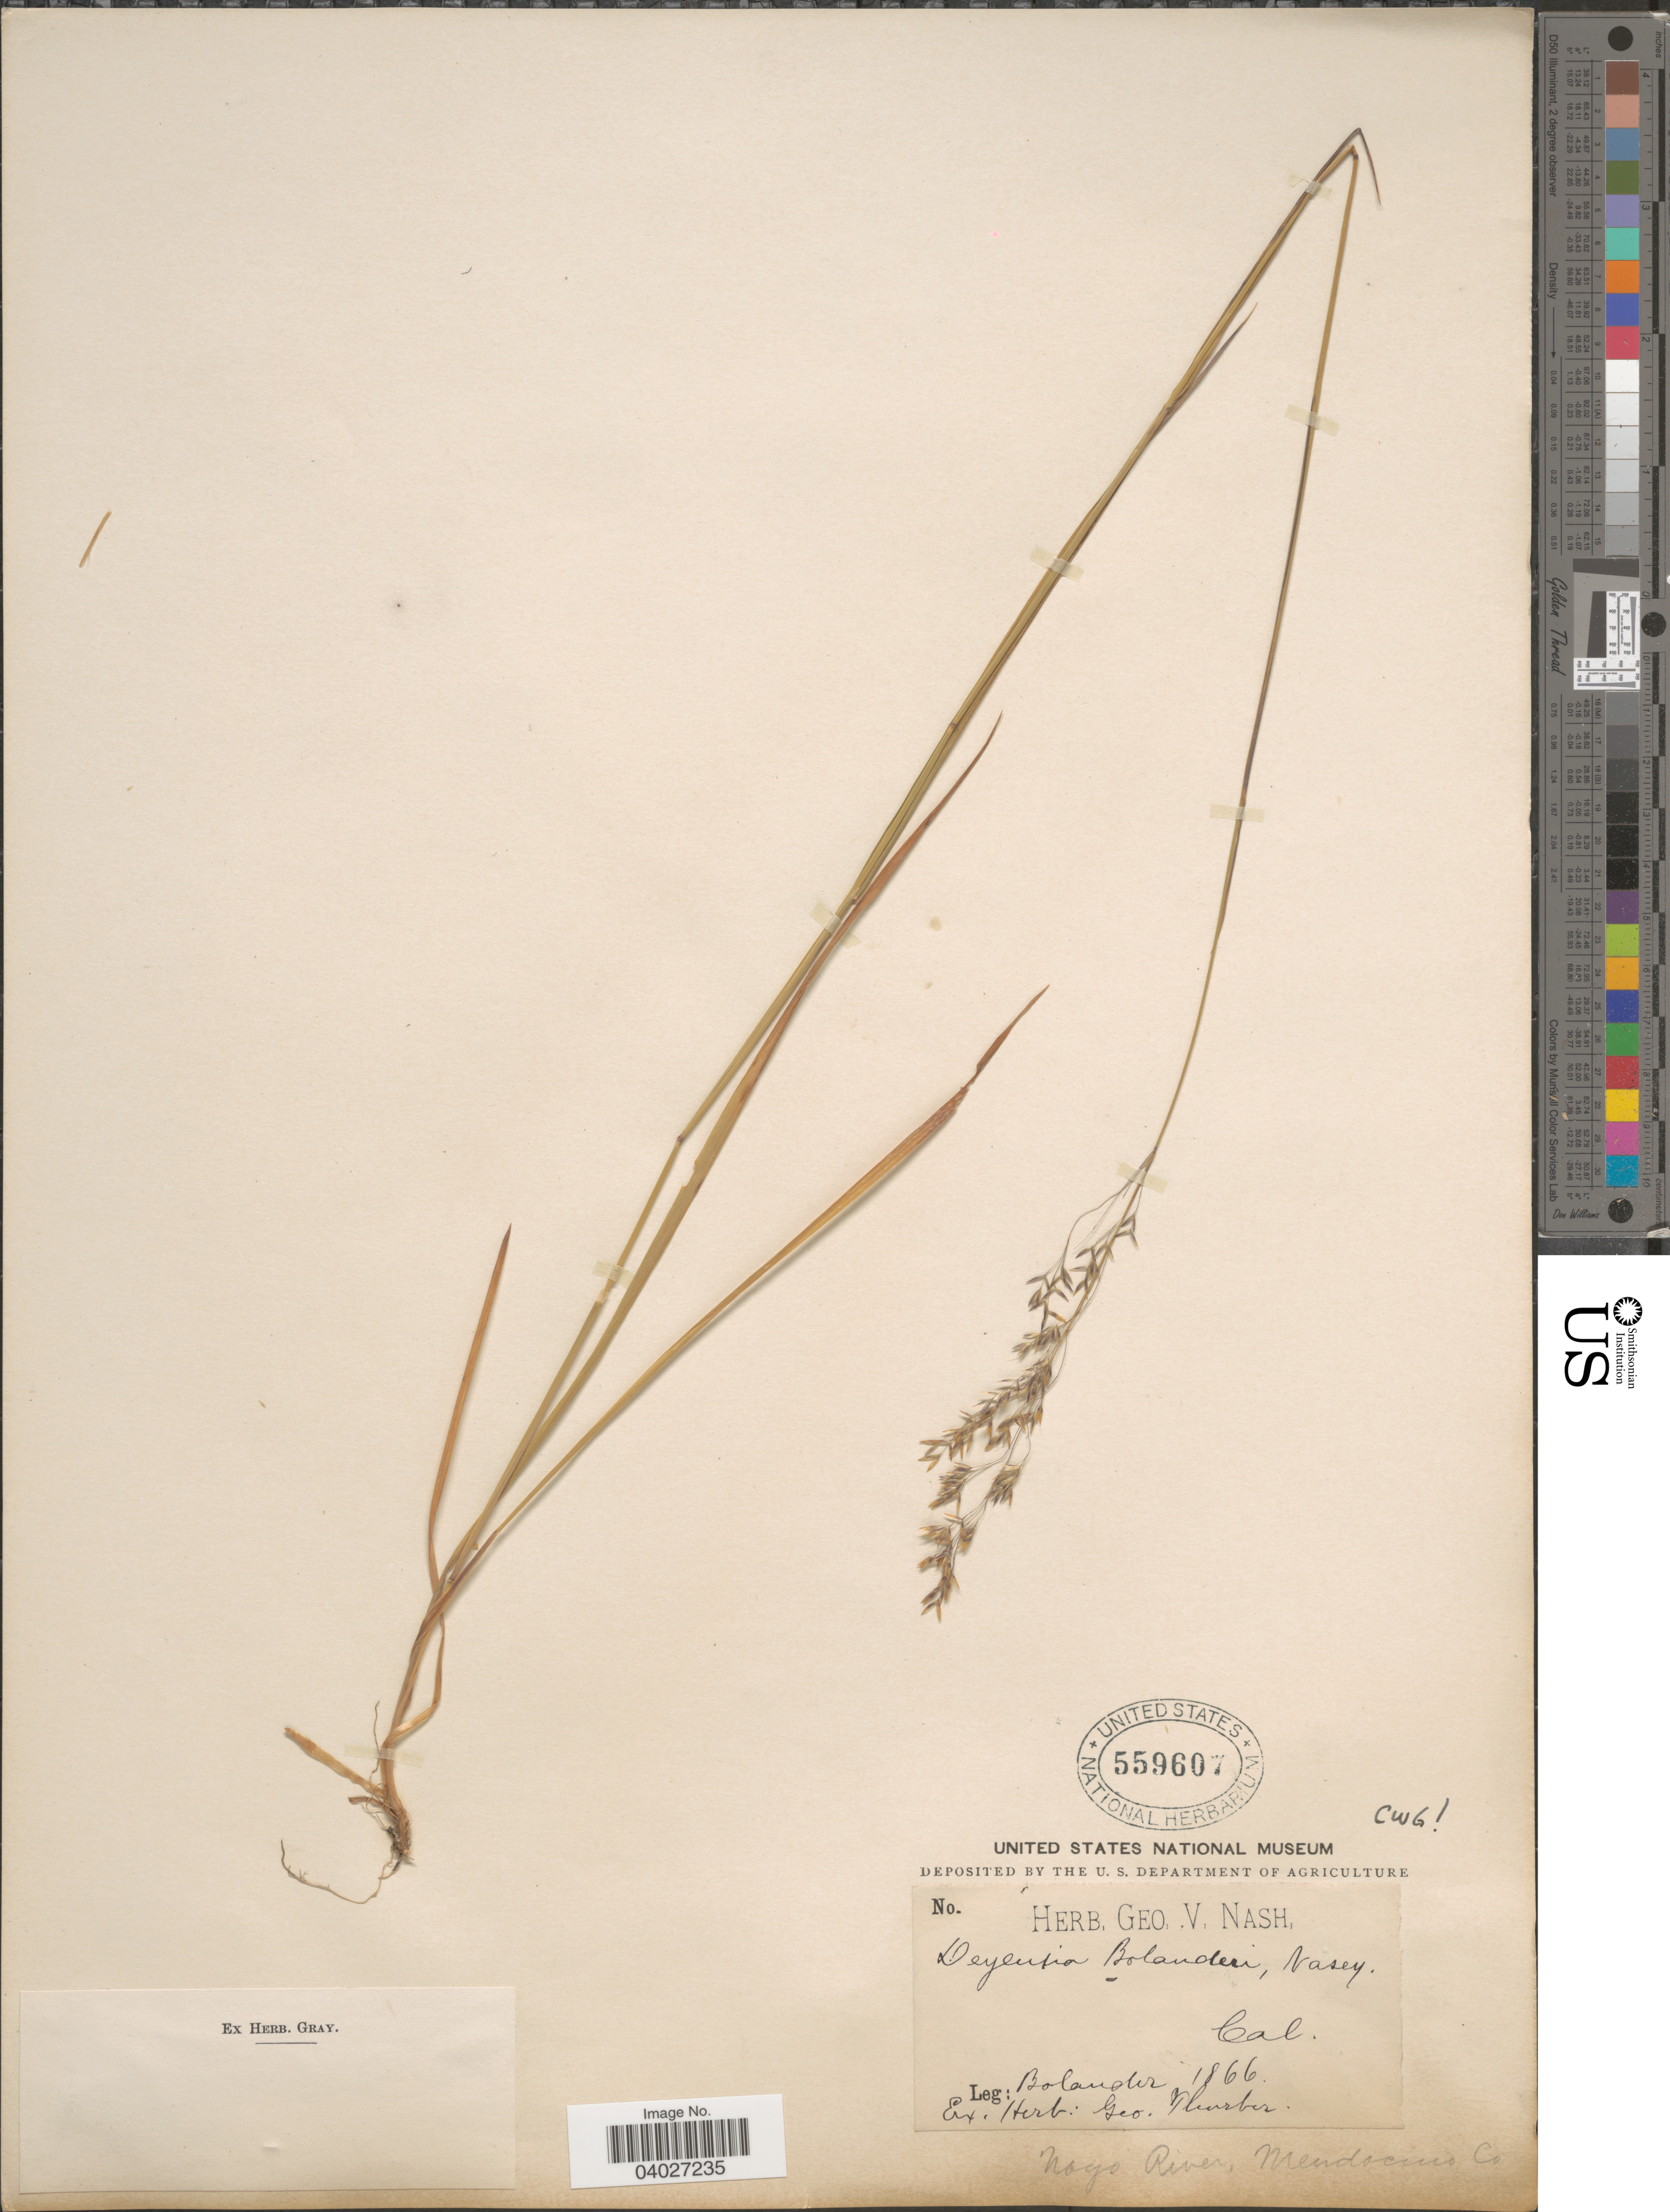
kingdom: Plantae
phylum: Tracheophyta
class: Liliopsida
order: Poales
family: Poaceae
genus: Calamagrostis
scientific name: Calamagrostis bolanderi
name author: Thurb.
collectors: -. Bolander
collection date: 1866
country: United States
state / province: California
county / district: Mendocino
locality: Noyo River, Mendocino Co.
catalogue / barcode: US 559607